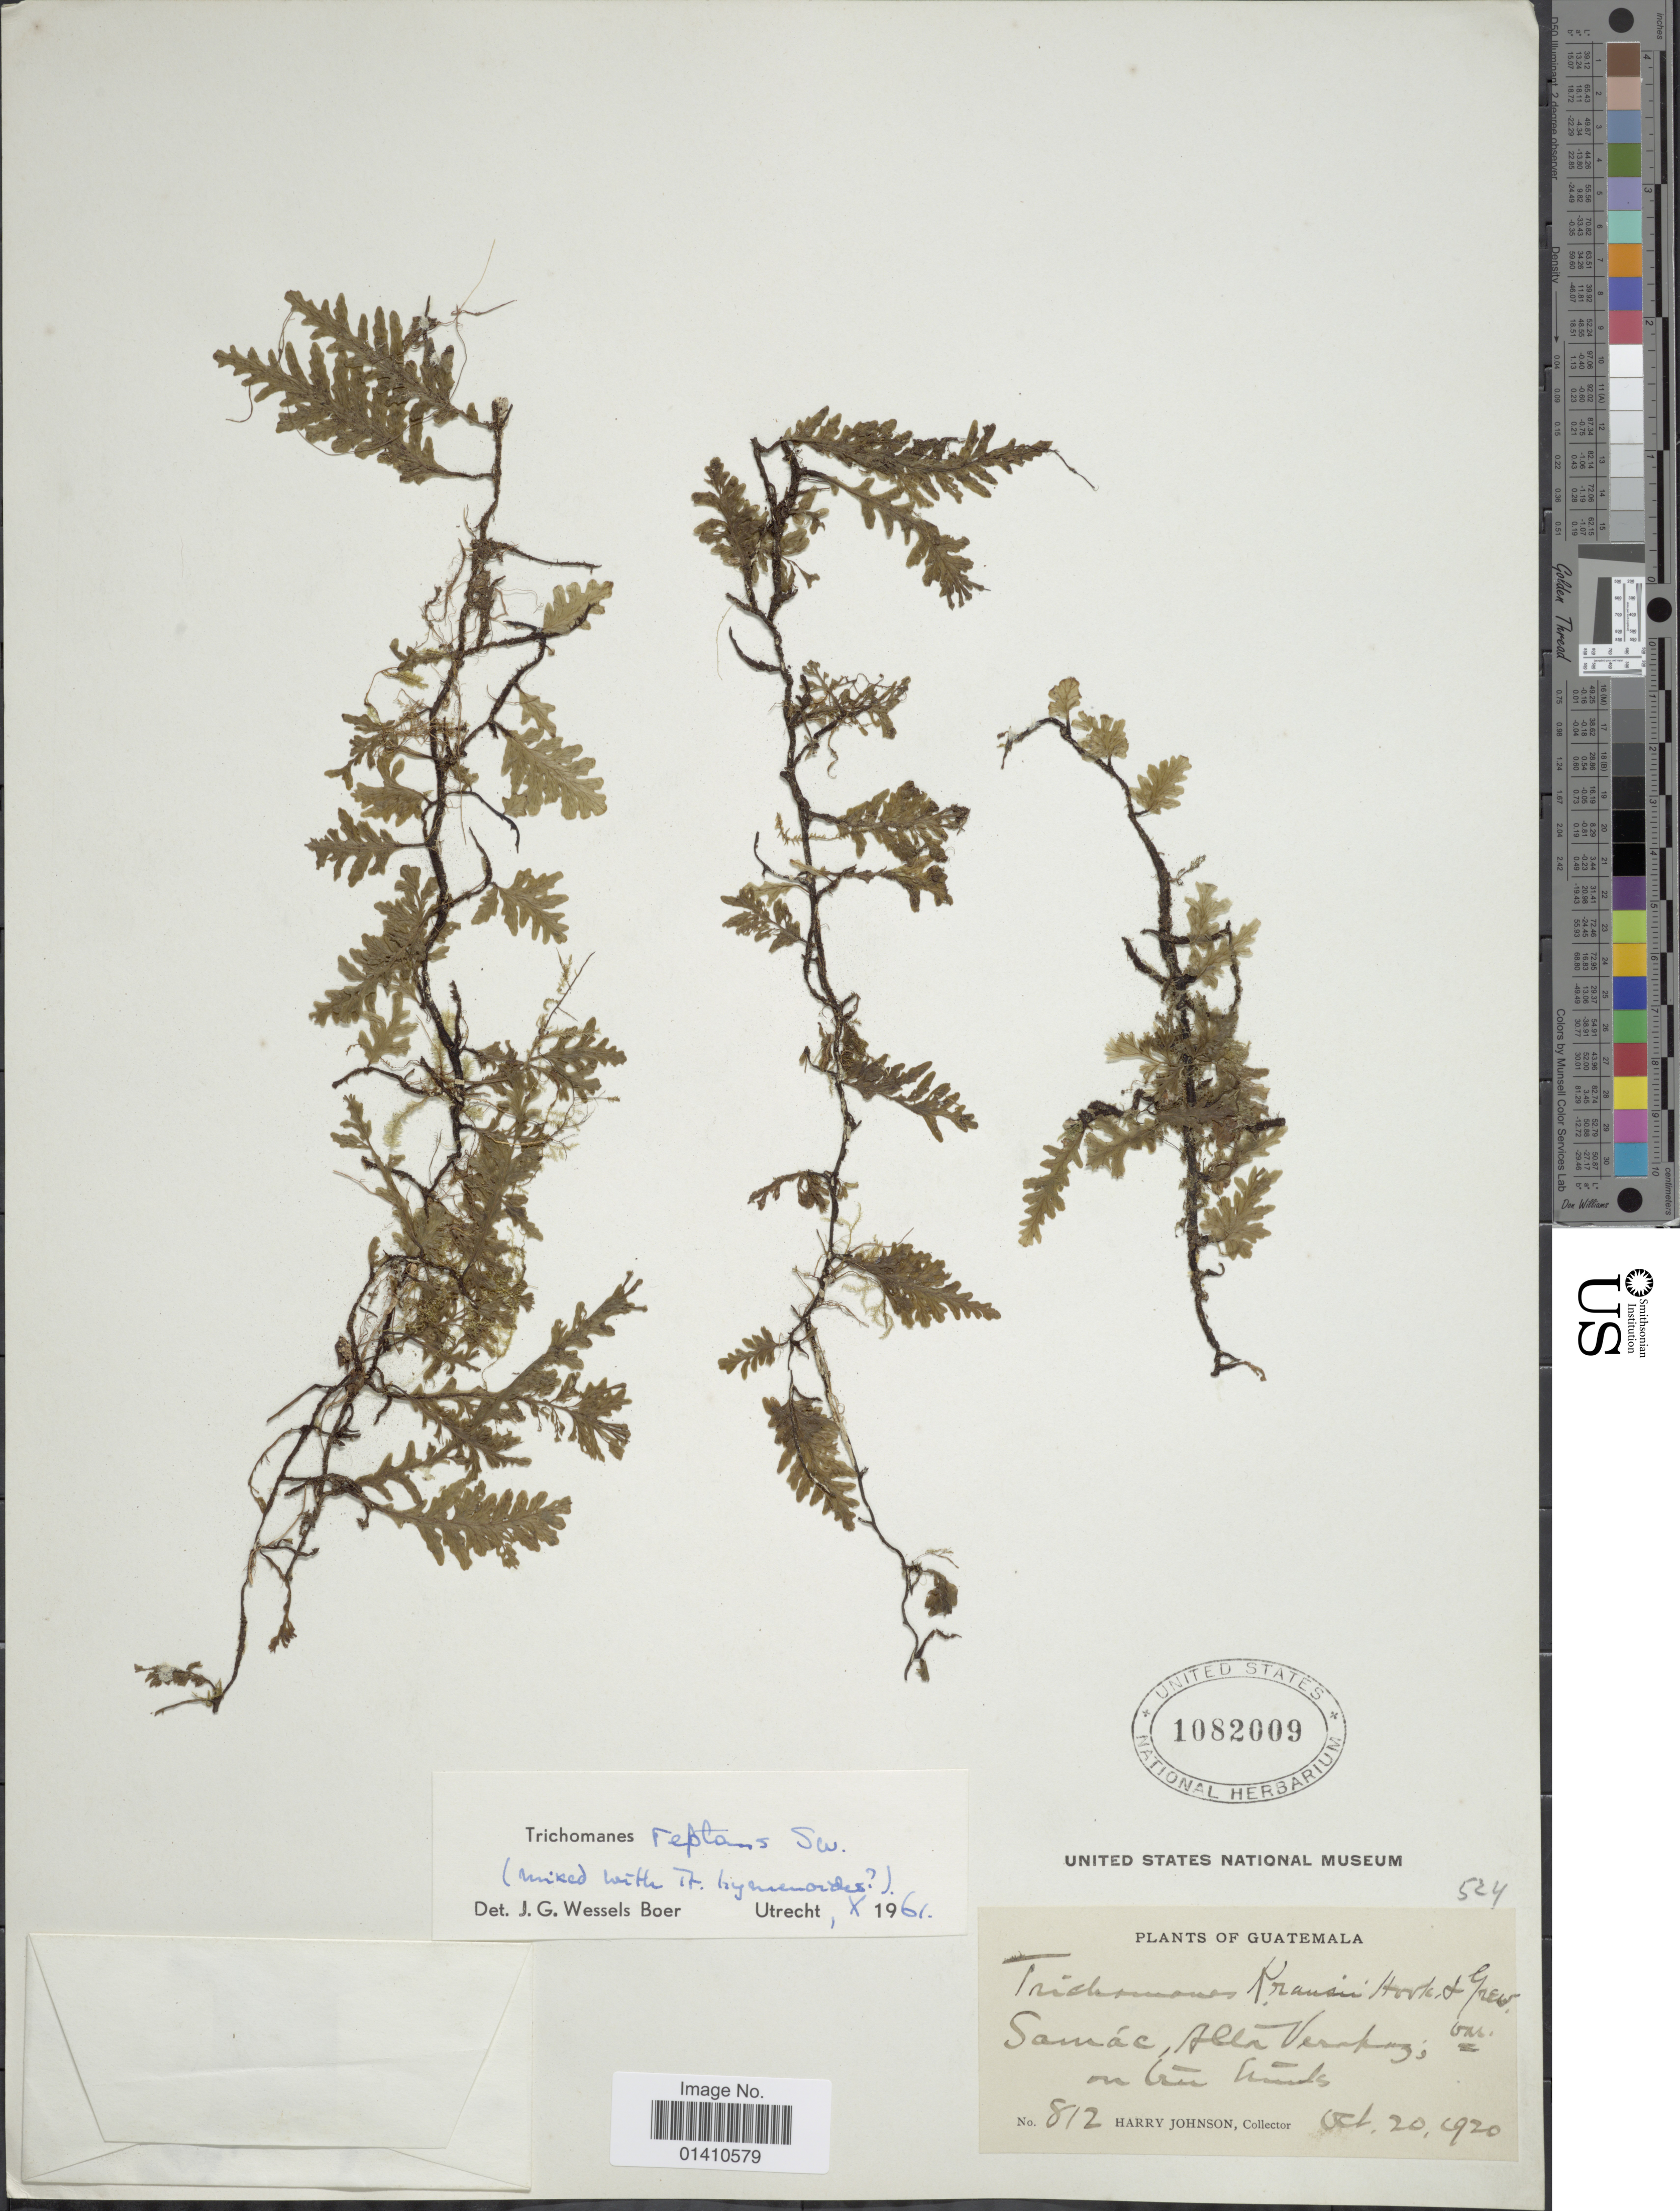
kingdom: Plantae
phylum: Tracheophyta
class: Polypodiopsida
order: Hymenophyllales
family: Hymenophyllaceae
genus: Didymoglossum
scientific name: Didymoglossum reptans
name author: (Sw.) C. Presl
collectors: H. Johnson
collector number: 812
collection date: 1920-10-20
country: Guatemala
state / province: Alta Verapaz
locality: Samac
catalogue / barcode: US 1082009